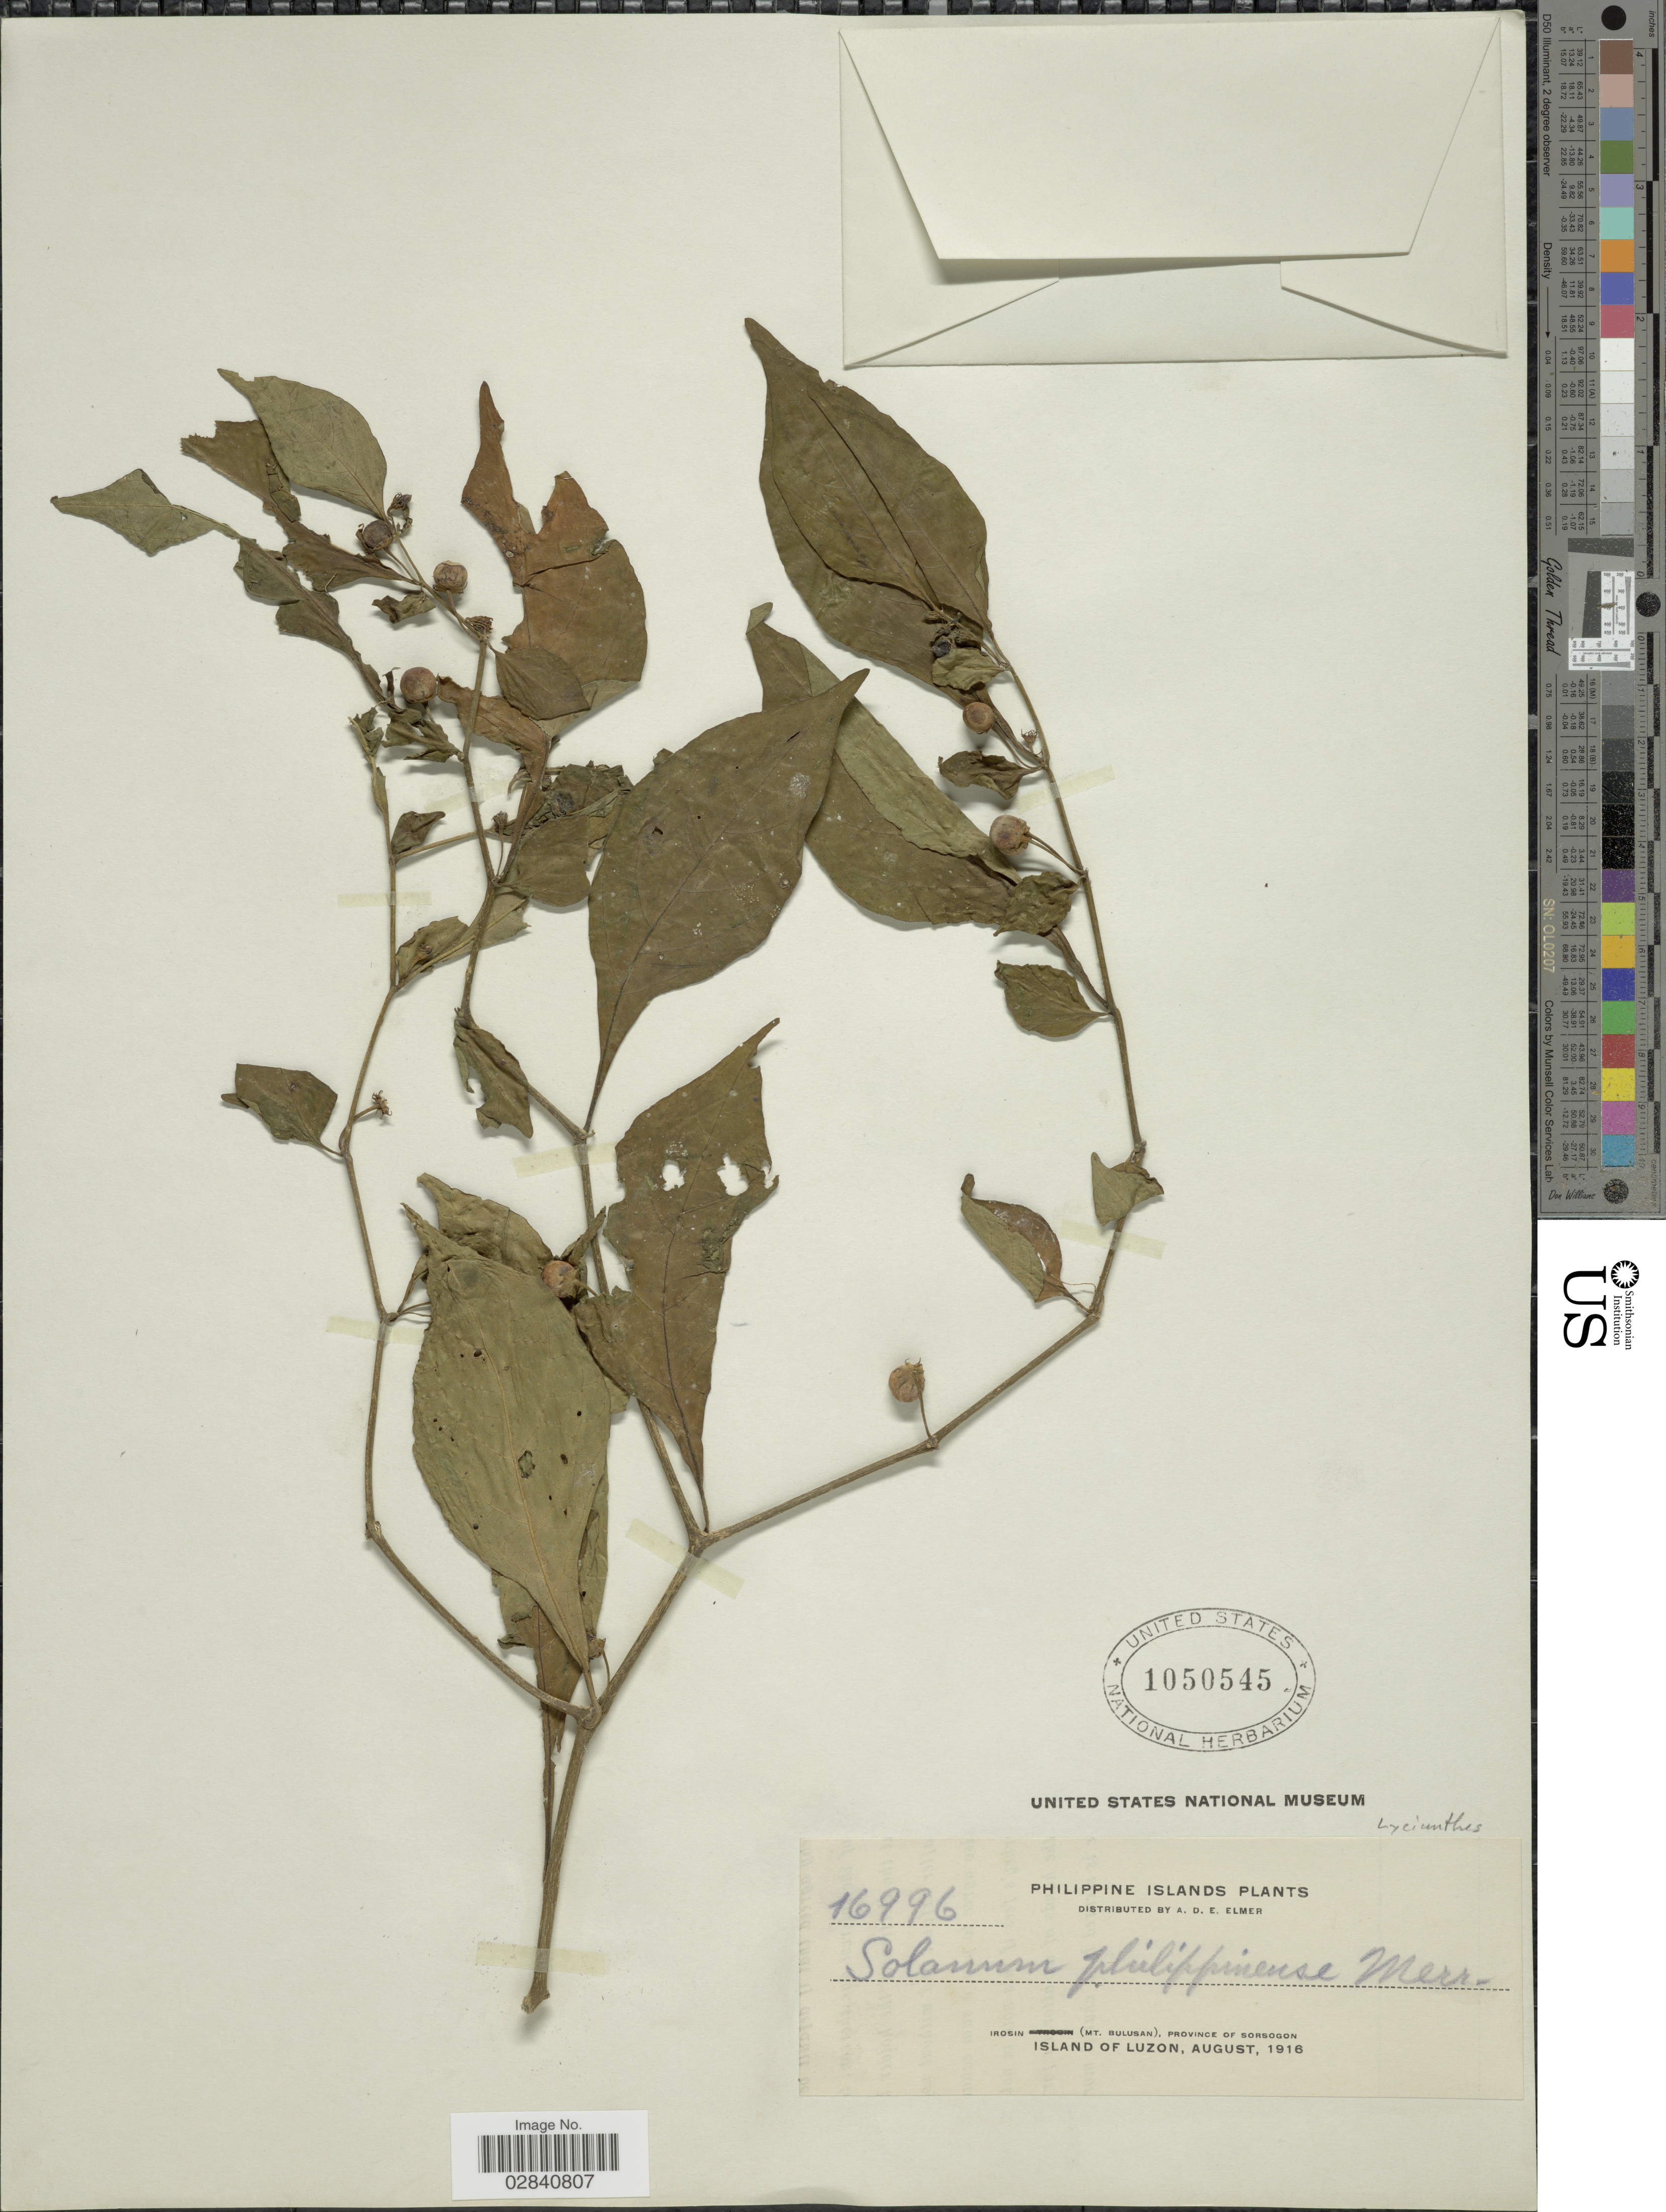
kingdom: Plantae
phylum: Tracheophyta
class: Magnoliopsida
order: Solanales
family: Solanaceae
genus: Lycianthes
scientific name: Lycianthes sp.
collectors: A. D. E. Elmer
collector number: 16996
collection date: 1916-08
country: Philippines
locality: Philippine Islands. Irosin (Mt. Bulusan), Province of Sorsogon. Island of Luzon.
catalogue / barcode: US 1050545